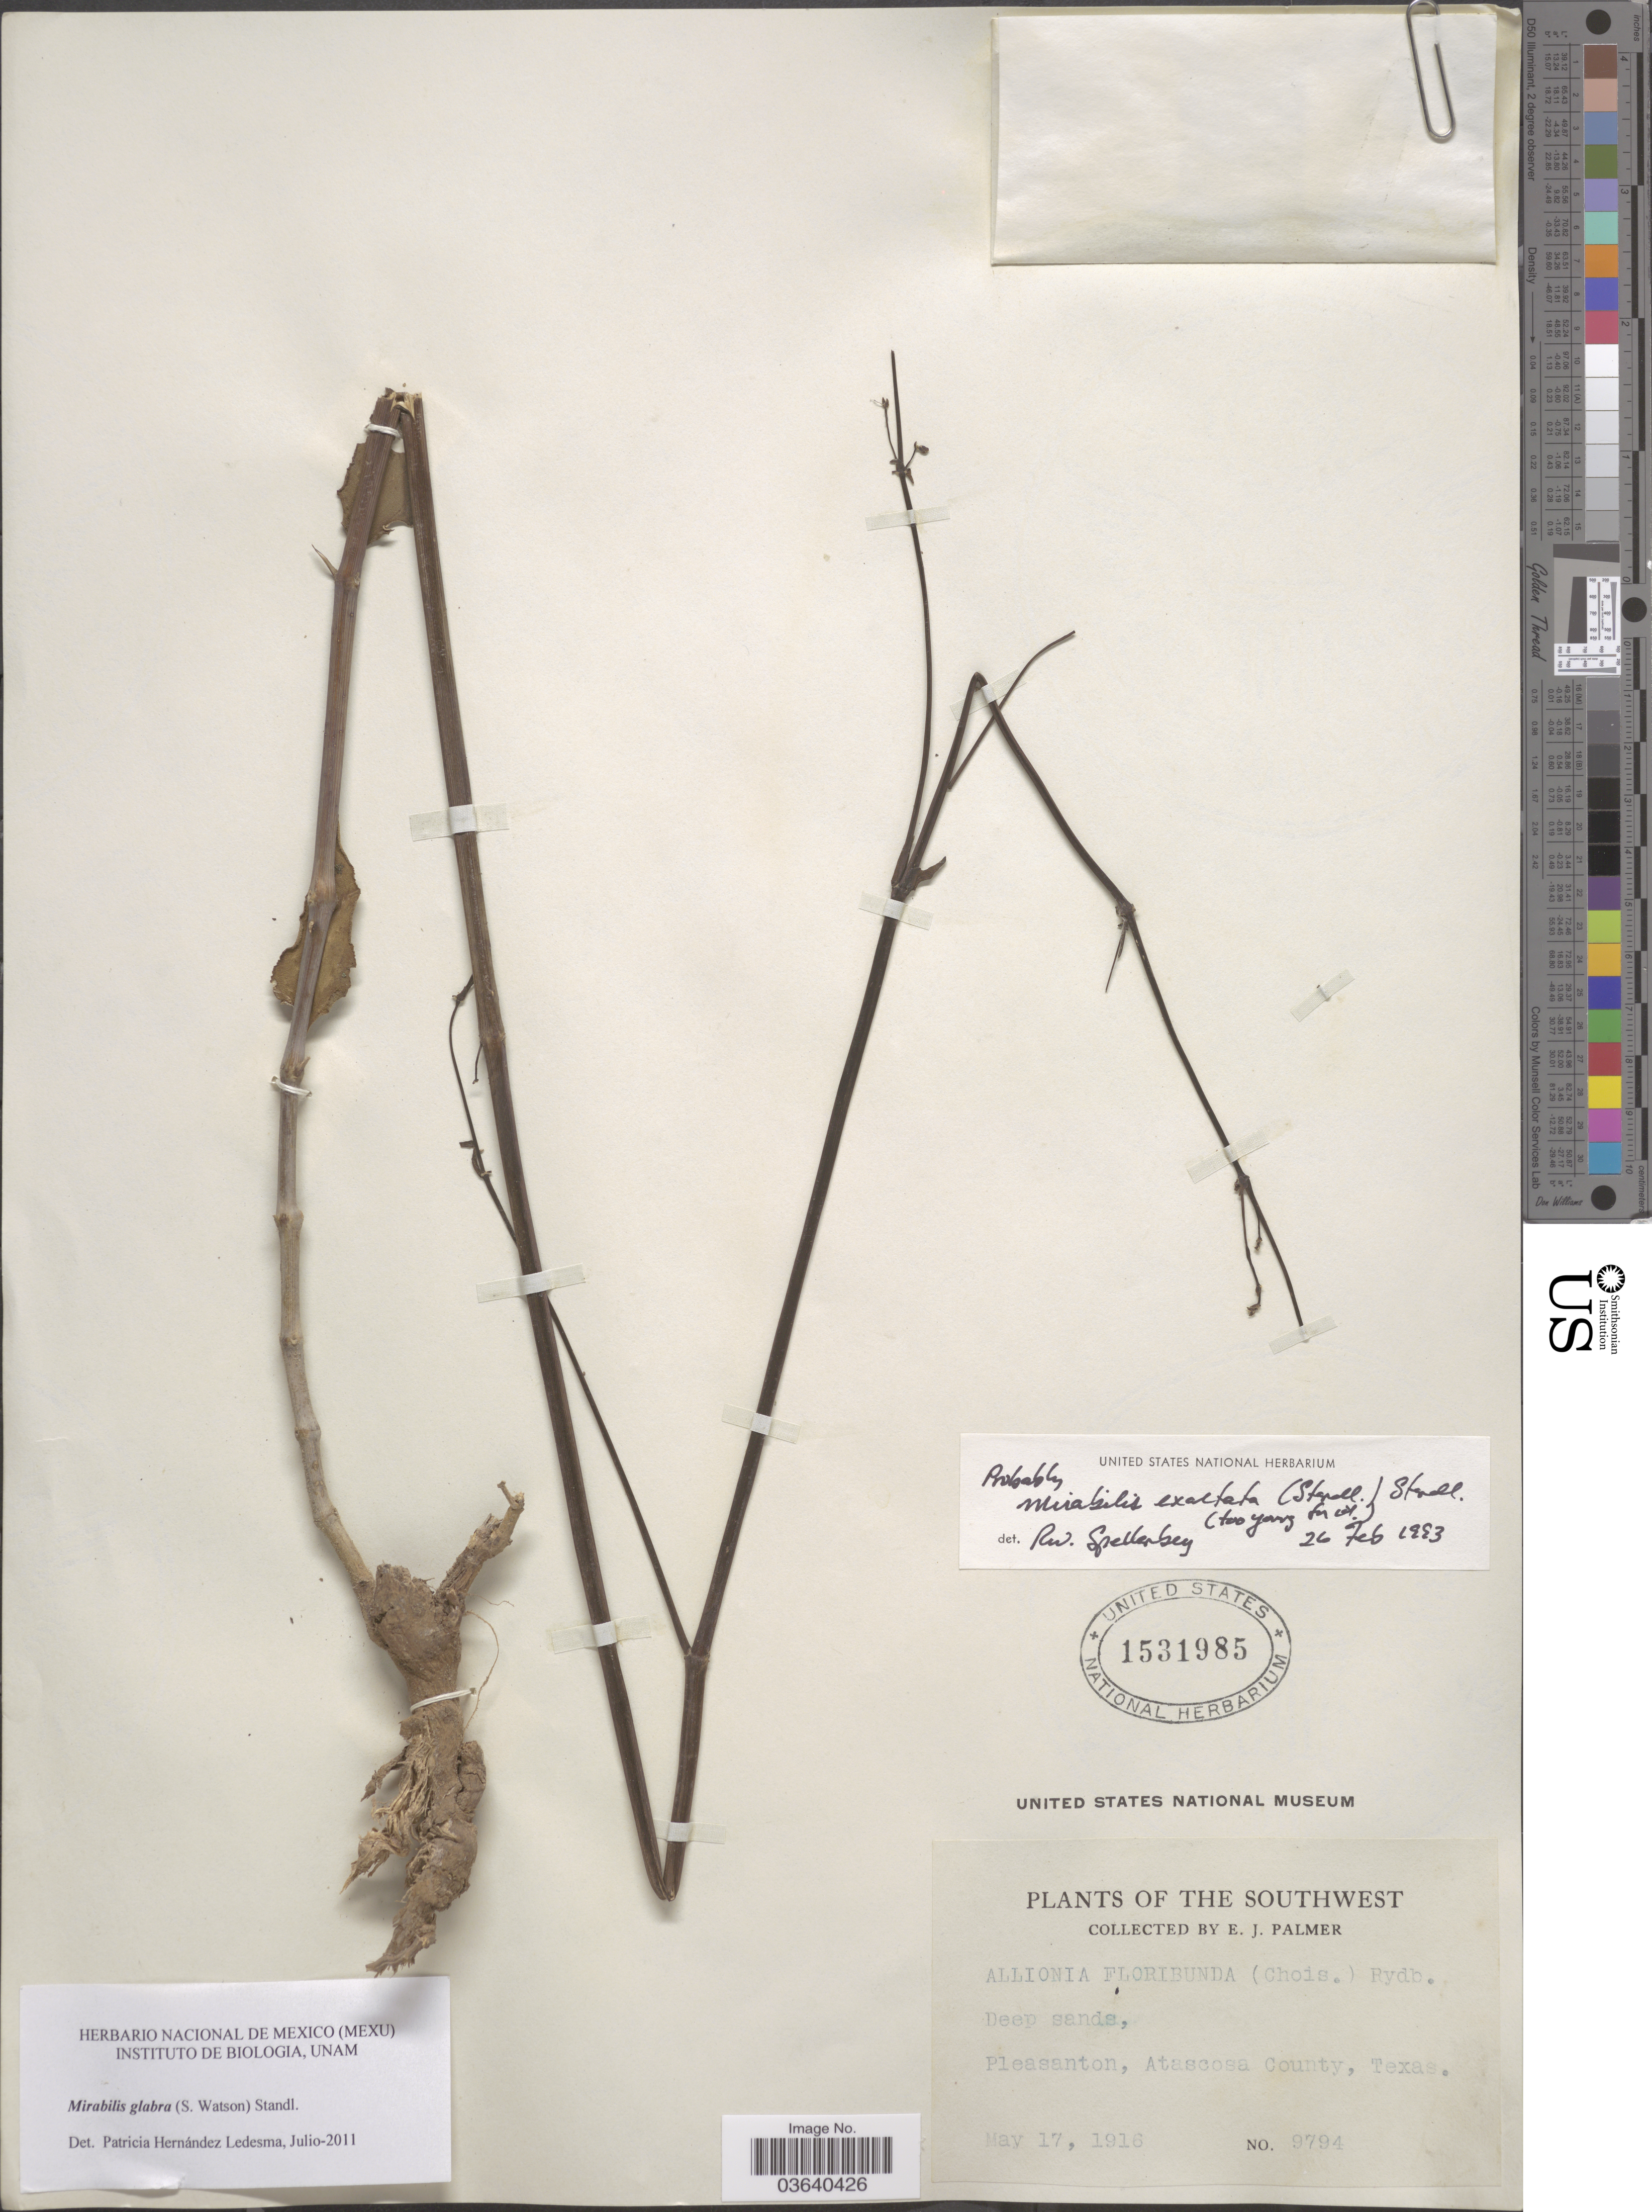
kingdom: Plantae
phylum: Tracheophyta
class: Magnoliopsida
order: Caryophyllales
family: Nyctaginaceae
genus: Mirabilis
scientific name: Mirabilis glabra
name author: (S. Watson) Standl.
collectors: E. J. Palmer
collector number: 9794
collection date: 1916-05-17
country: United States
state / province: Texas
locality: The Southwest. Pleasanton, Atascosa County.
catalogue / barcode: US 1531985